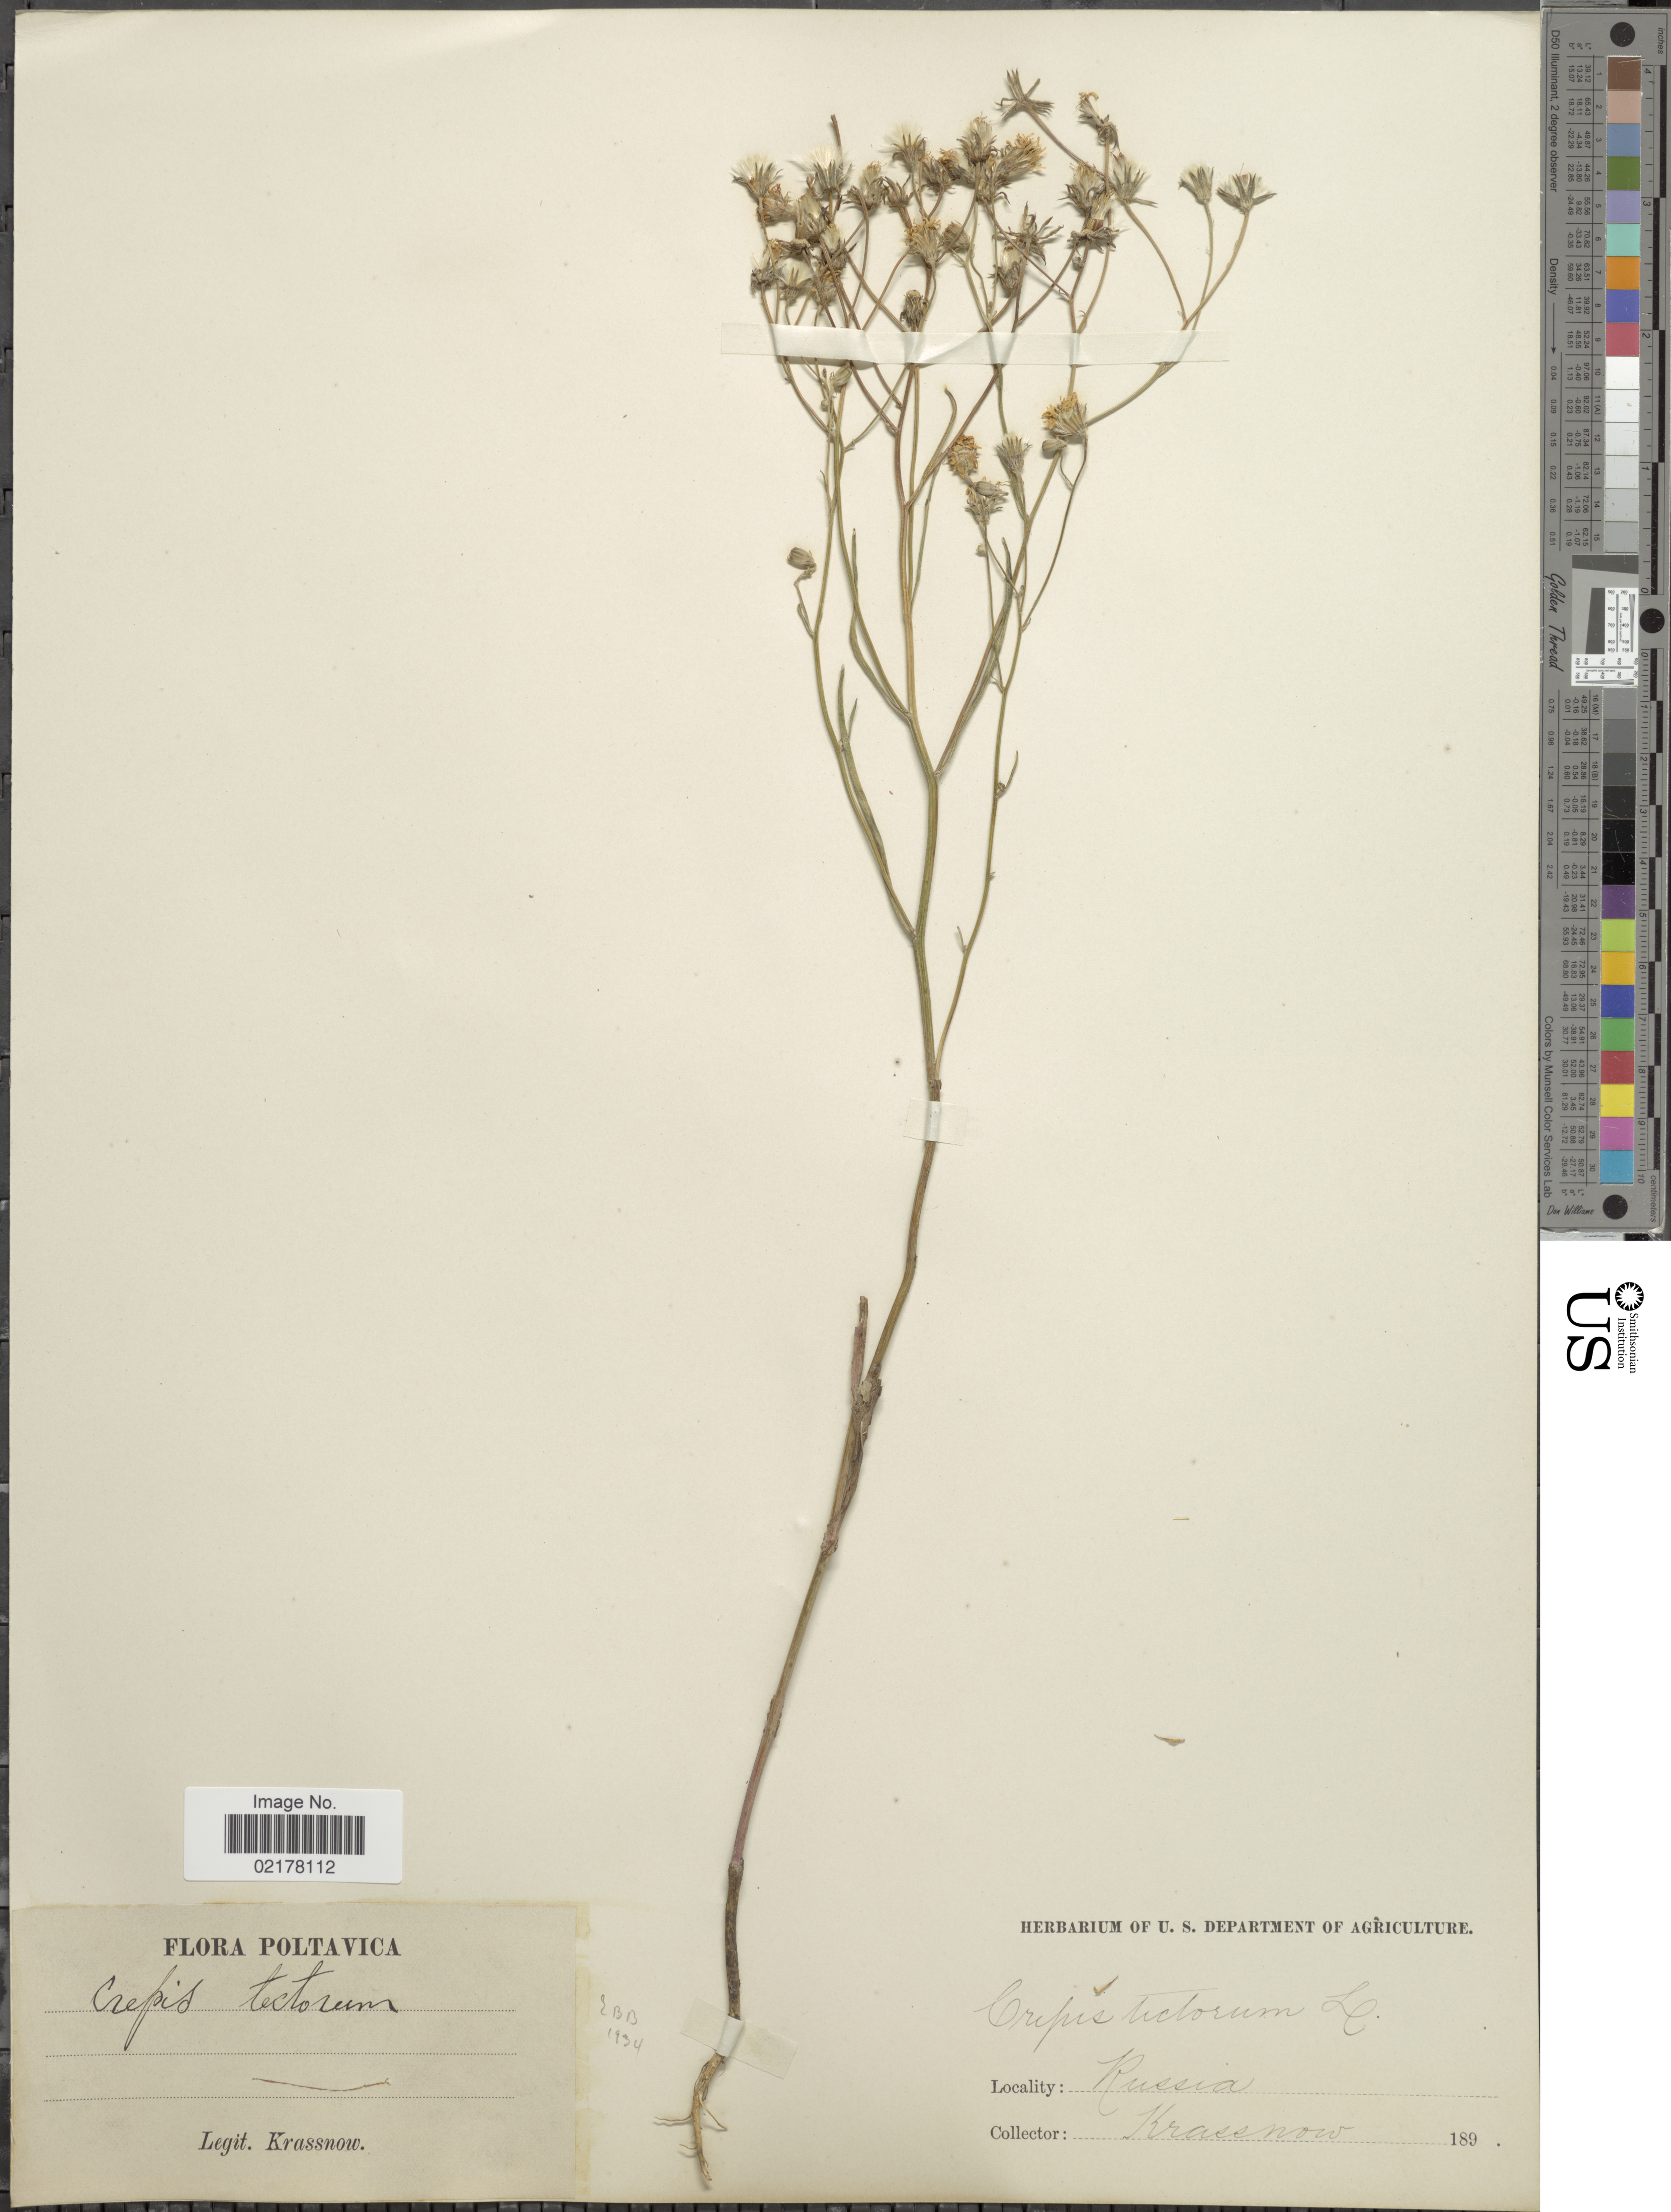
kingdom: Plantae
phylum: Tracheophyta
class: Magnoliopsida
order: Asterales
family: Asteraceae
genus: Crepis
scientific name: Crepis tectorum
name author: L.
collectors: -. Krassnow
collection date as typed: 189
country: Ukraine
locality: Poltavica. Russia